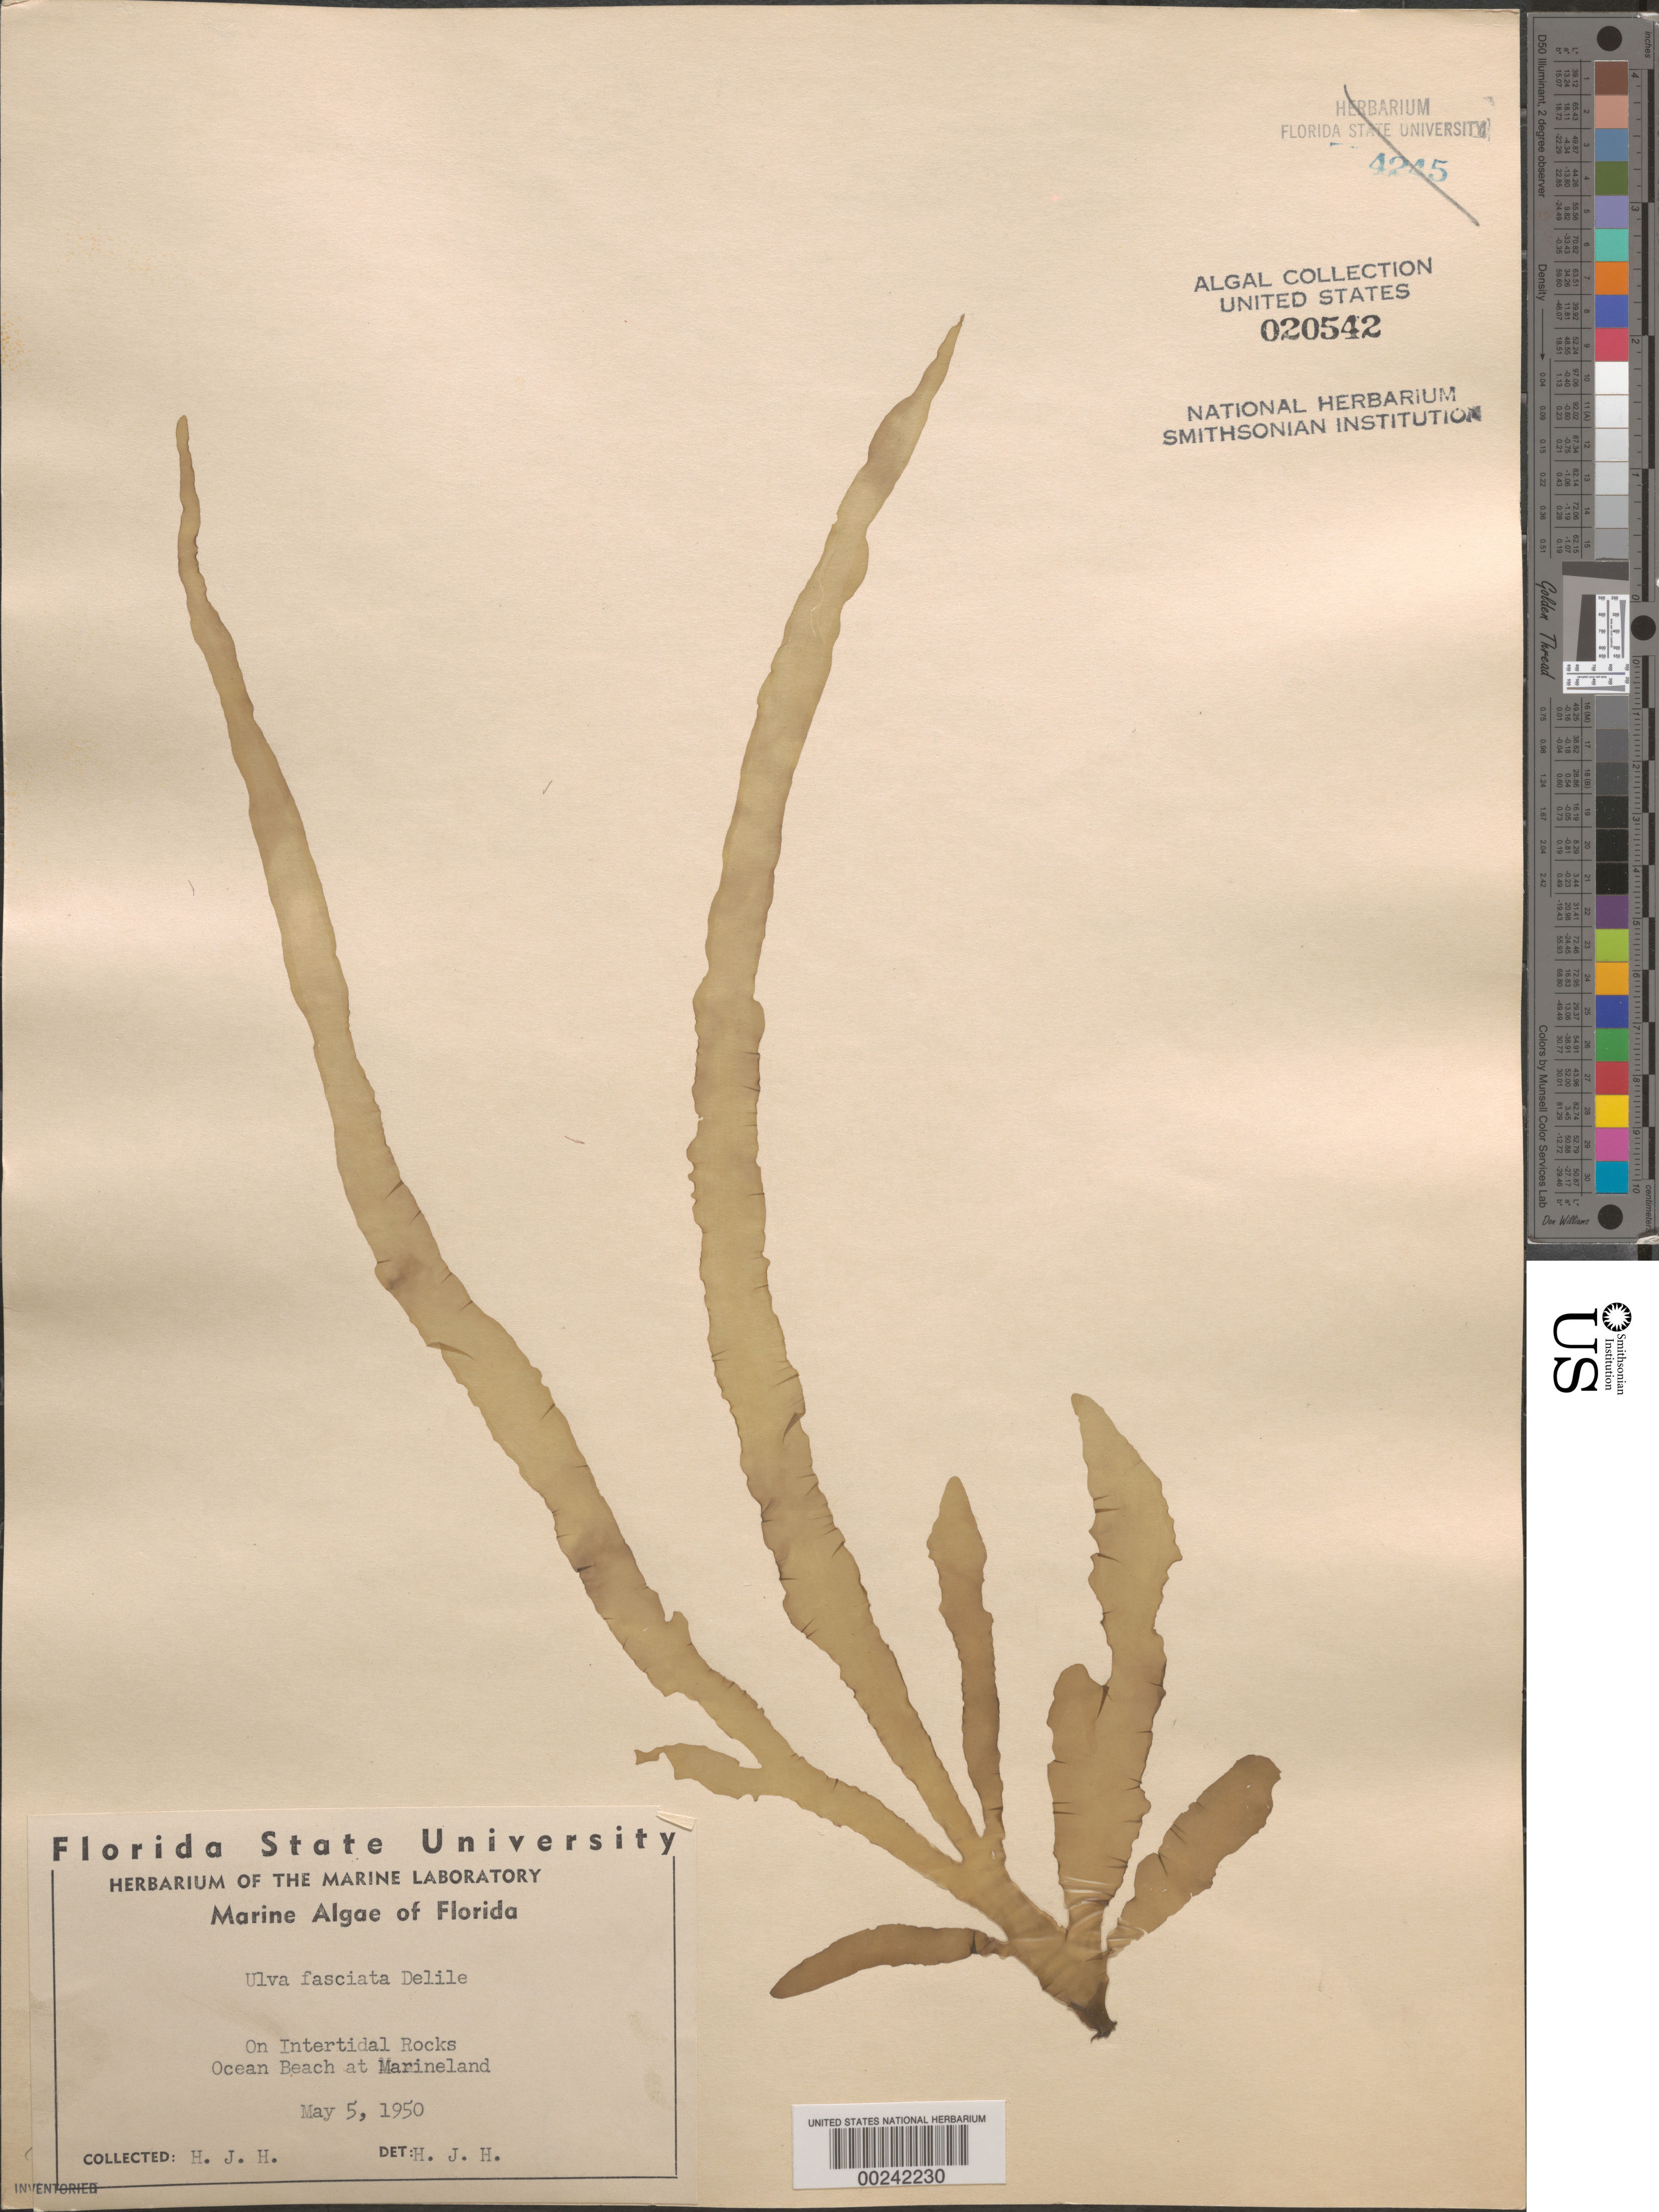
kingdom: Plantae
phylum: Chlorophyta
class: Ulvophyceae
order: Ulvales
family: Ulvaceae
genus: Ulva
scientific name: Ulva lactuca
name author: L.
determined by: Algae name updating Project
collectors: H. J. Humm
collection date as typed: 05 May 1950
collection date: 1950-05-05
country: United States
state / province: Florida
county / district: Flagler County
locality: Marineland ocean beach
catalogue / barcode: US 20542